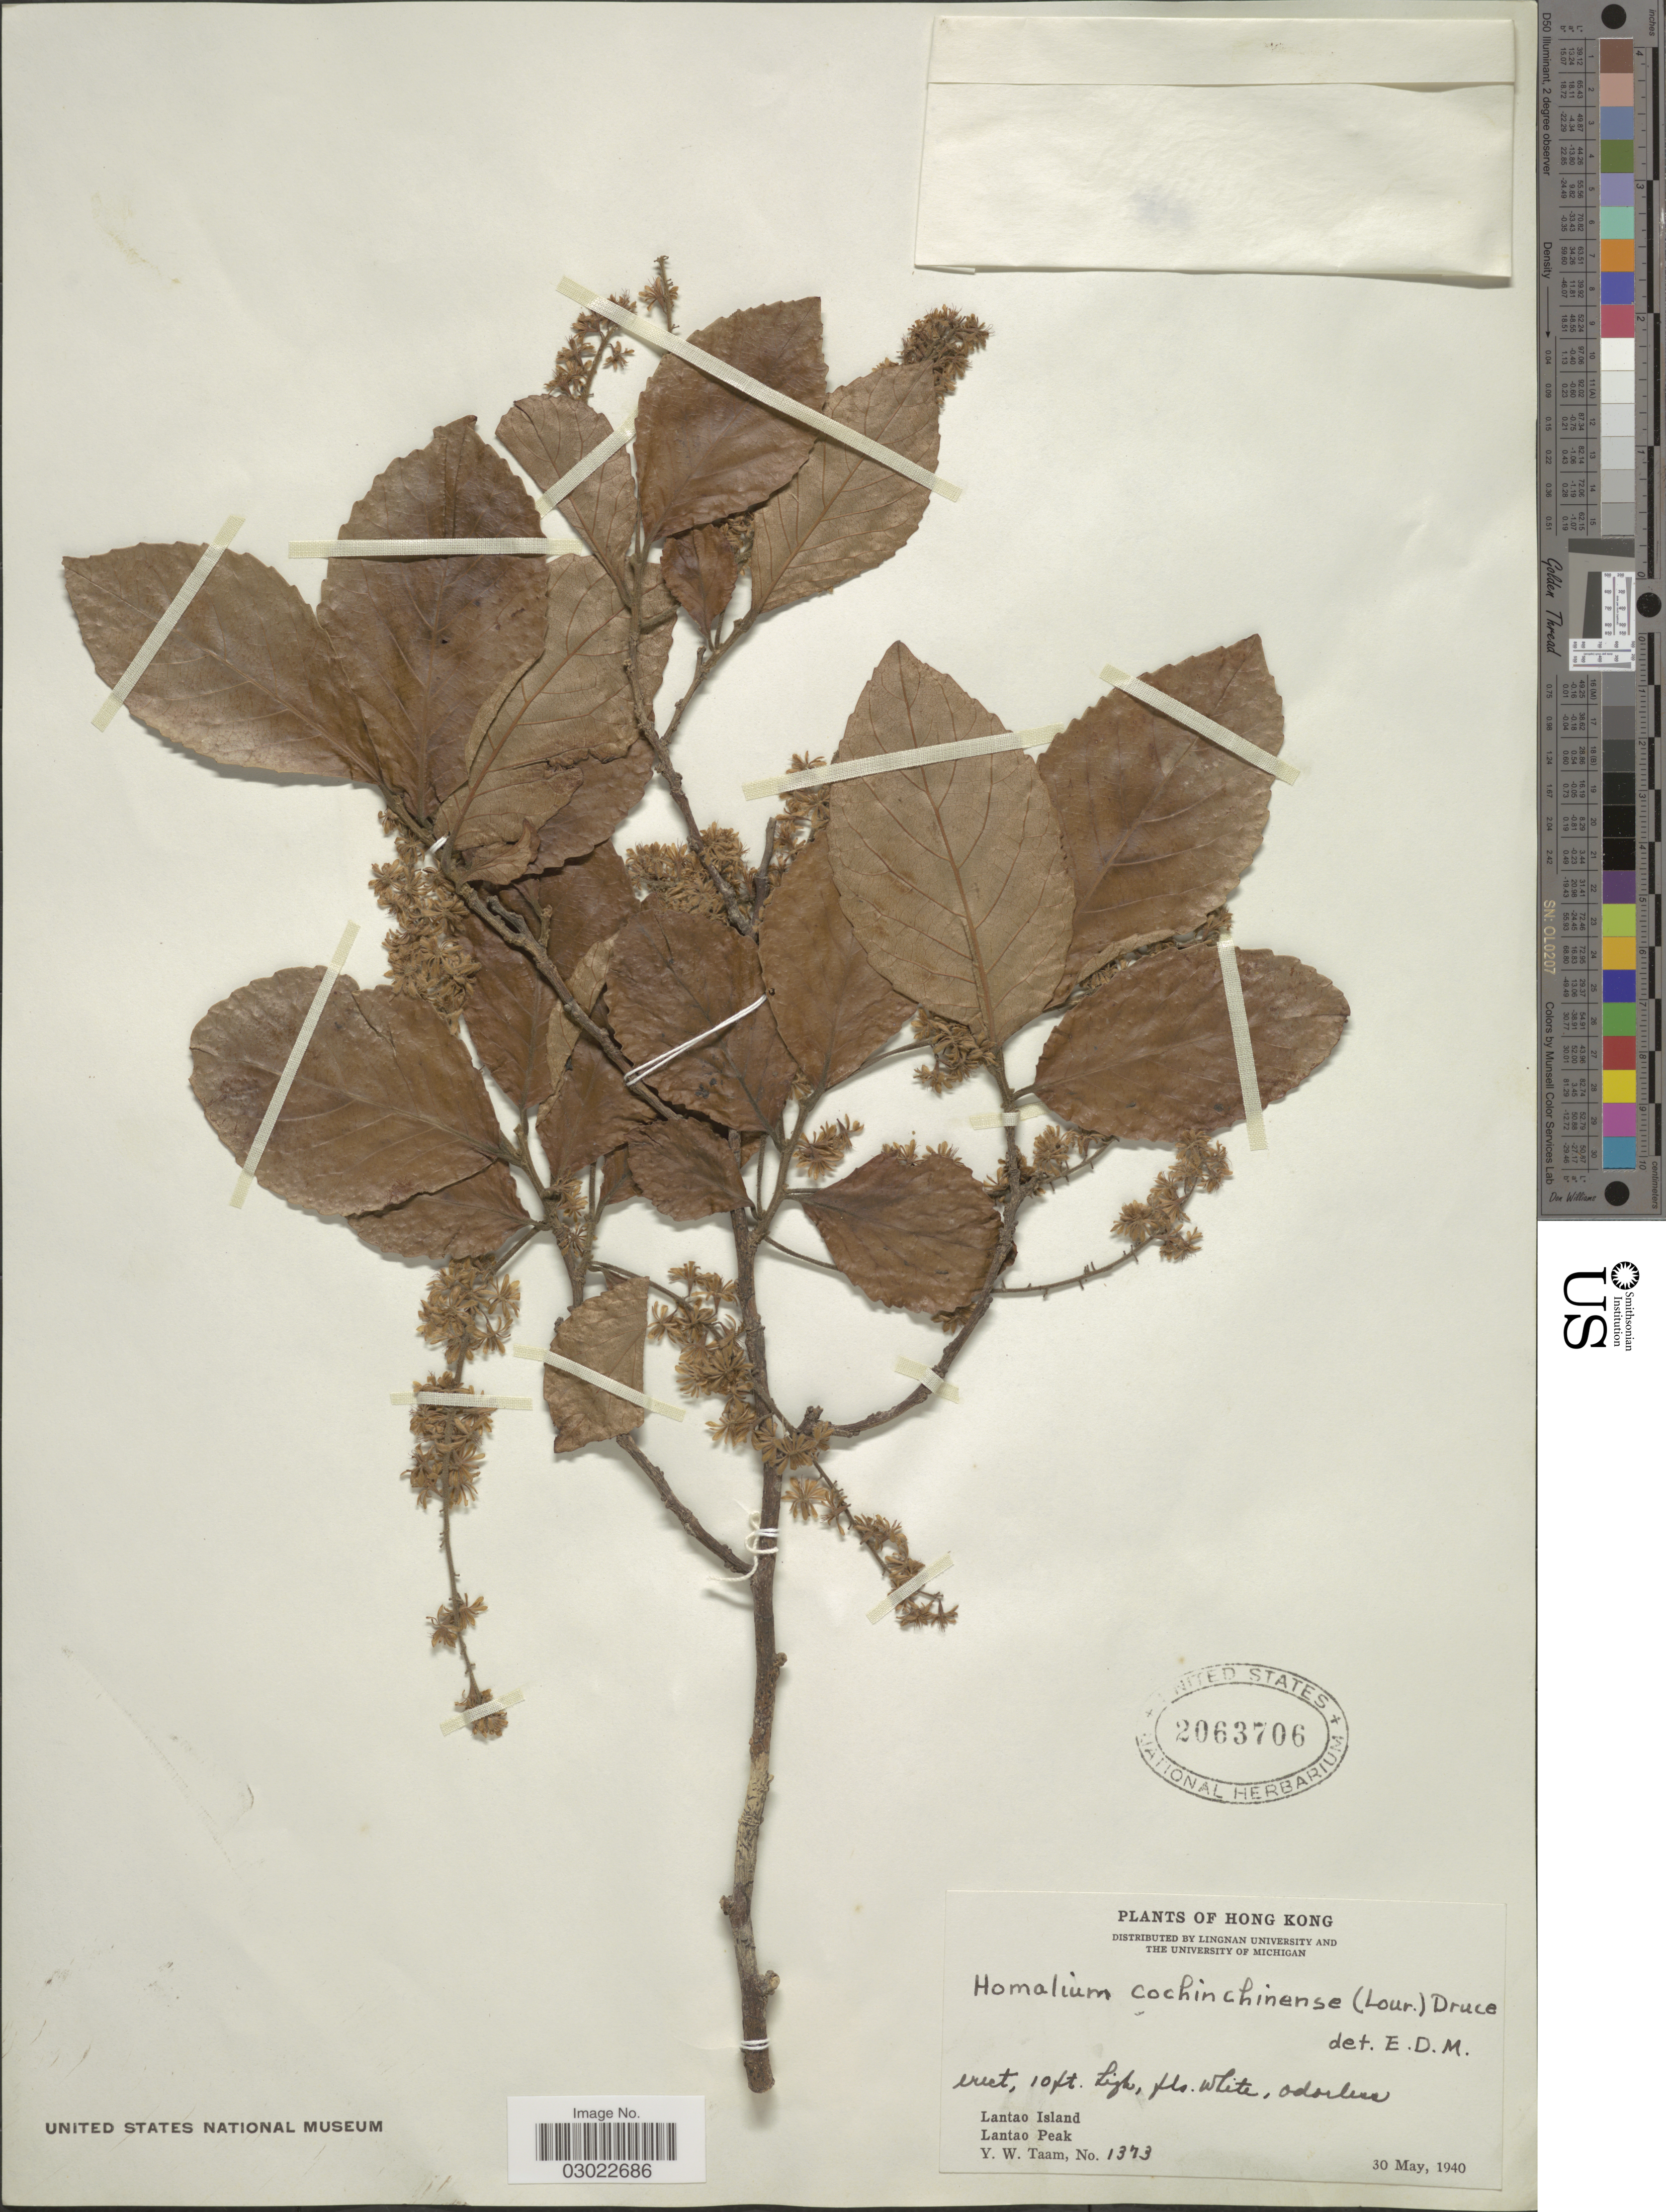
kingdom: Plantae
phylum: Tracheophyta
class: Magnoliopsida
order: Malpighiales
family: Salicaceae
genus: Homalium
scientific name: Homalium cochinchinensis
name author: (Lour.) Druce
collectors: Y. W. Taam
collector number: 1373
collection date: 1940-05-30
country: China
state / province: Hong Kong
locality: Lantao Island, Lantao Peak.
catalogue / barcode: US 2063706